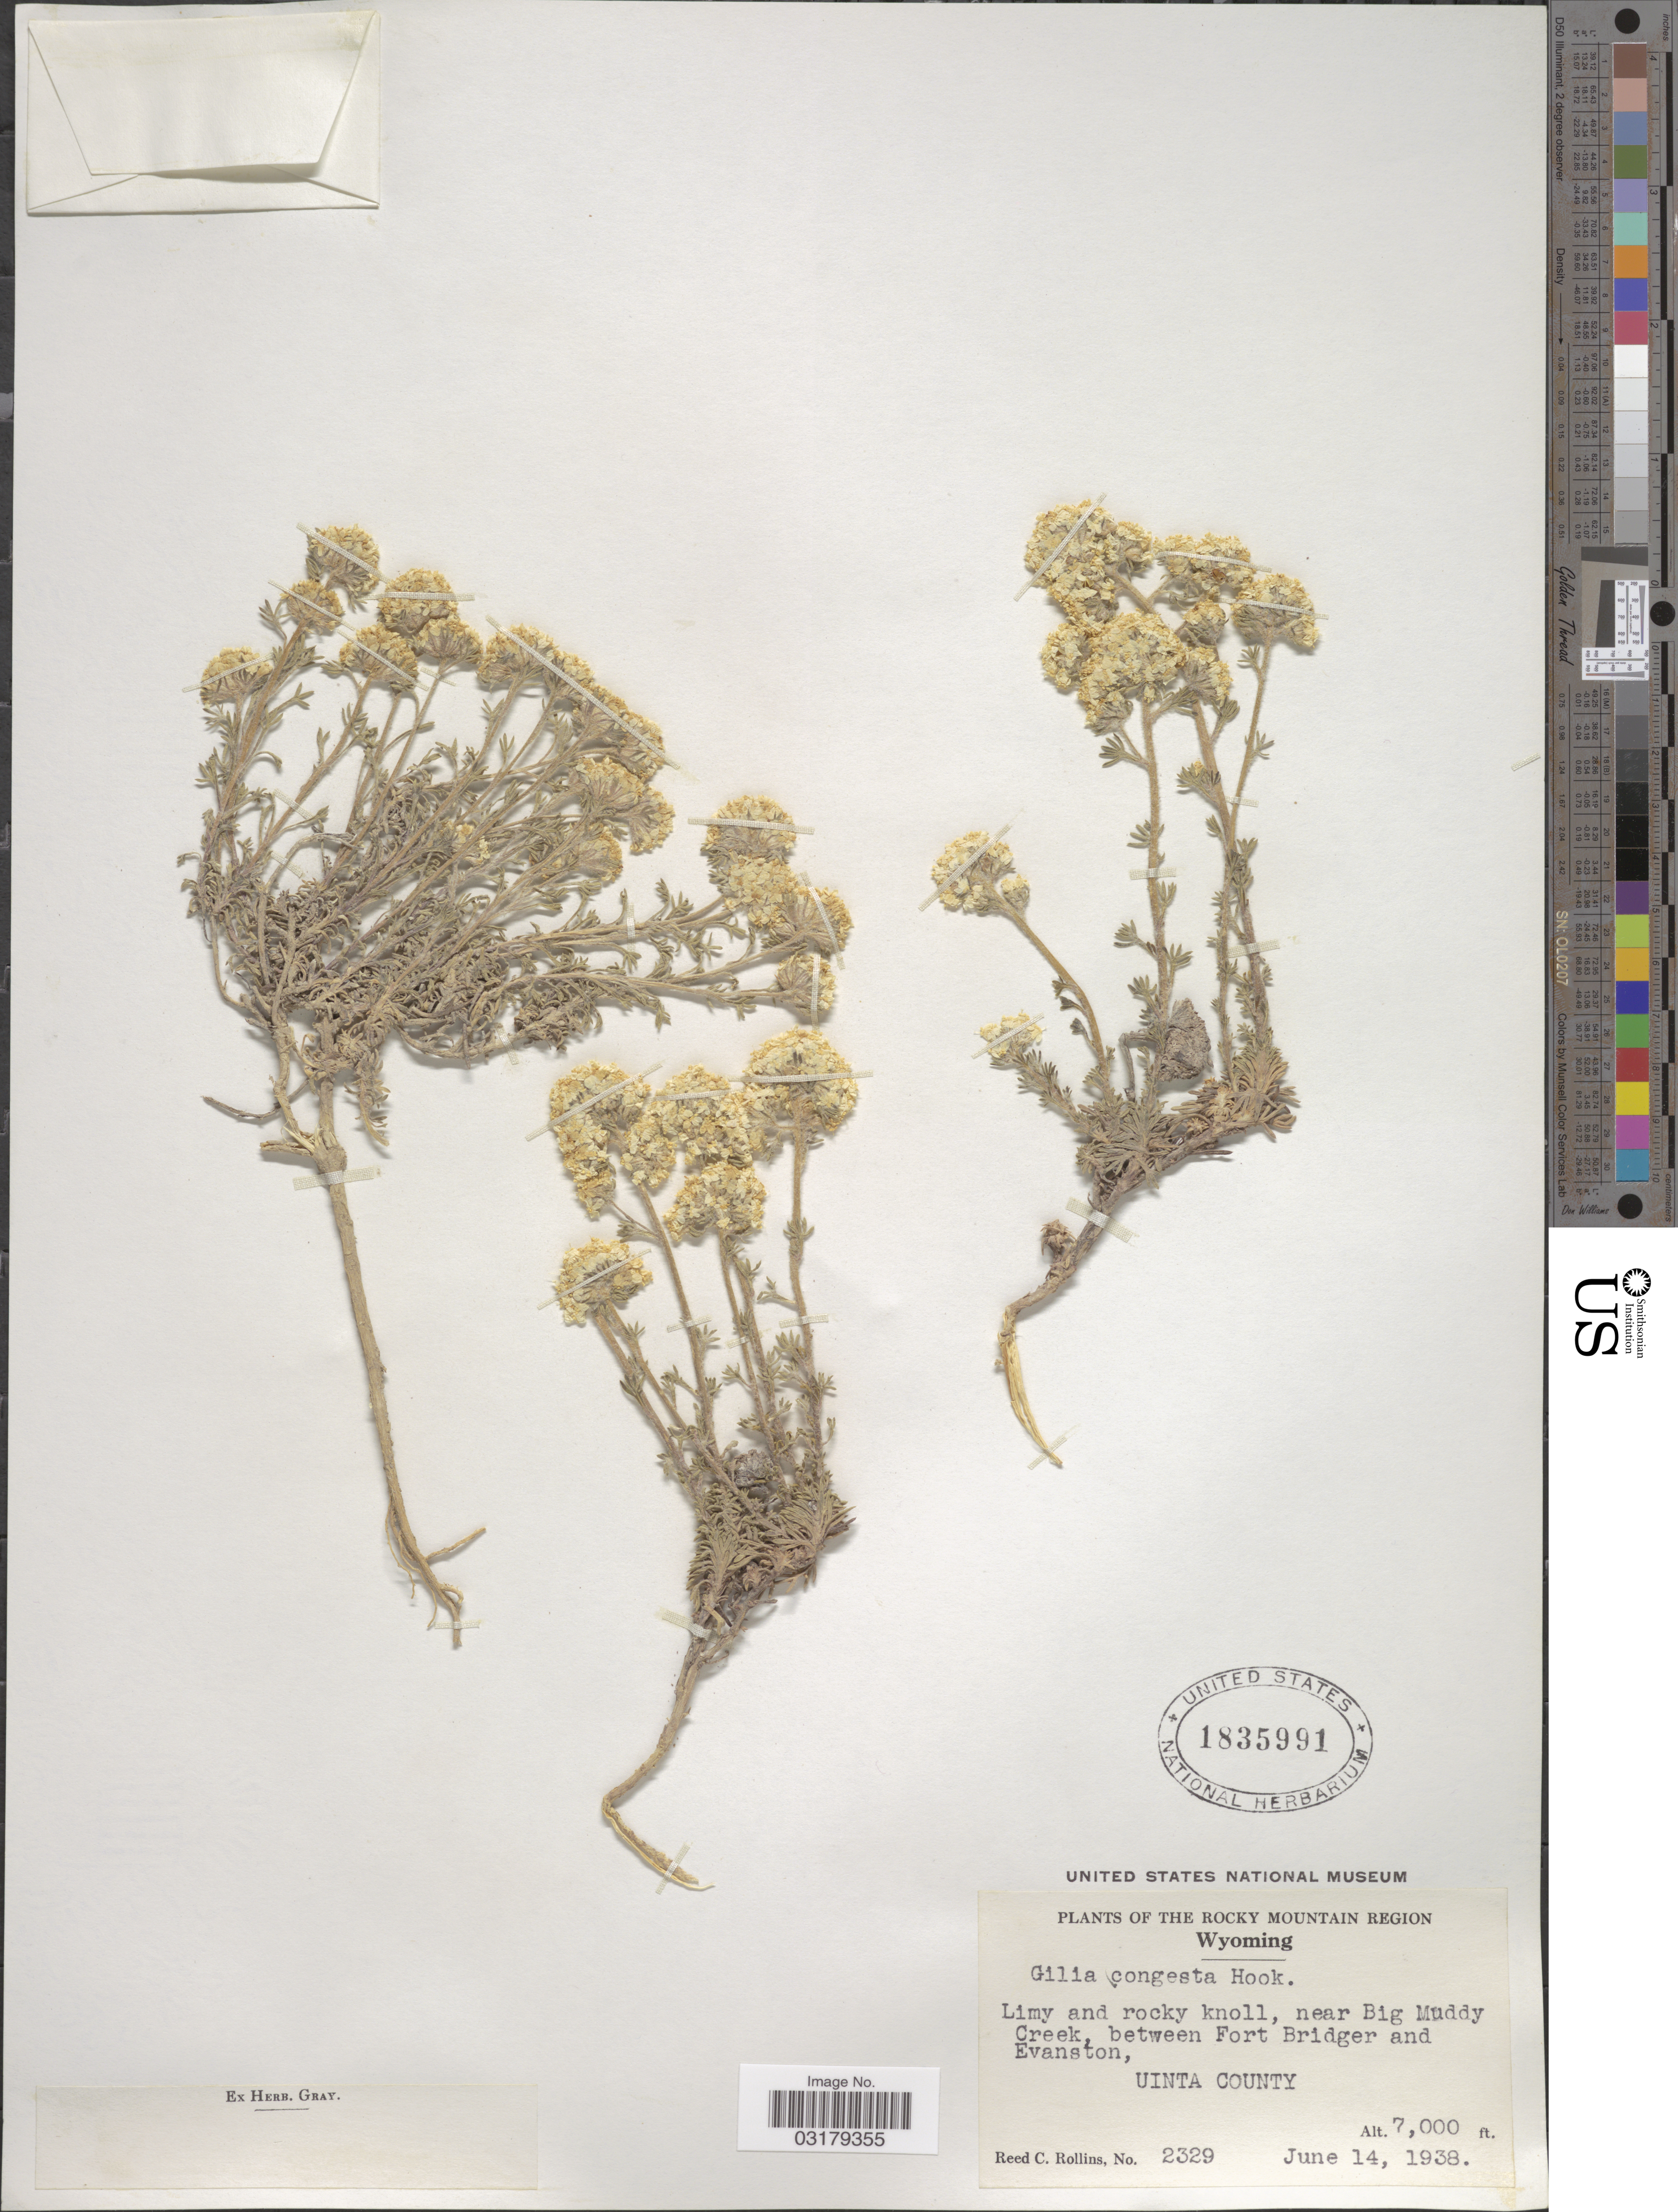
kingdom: Plantae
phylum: Tracheophyta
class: Magnoliopsida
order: Ericales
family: Polemoniaceae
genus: Ipomopsis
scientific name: Ipomopsis congesta var. palmifrons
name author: Brand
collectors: R. C. Rollins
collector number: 2329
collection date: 1938-06-14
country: United States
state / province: Wyoming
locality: The Rocky Mountain Region. Near Big Muddy Creek, between Fort Bridger and Evanston, Uinta County.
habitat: limy and rocky knoll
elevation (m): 2134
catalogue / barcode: US 1835991